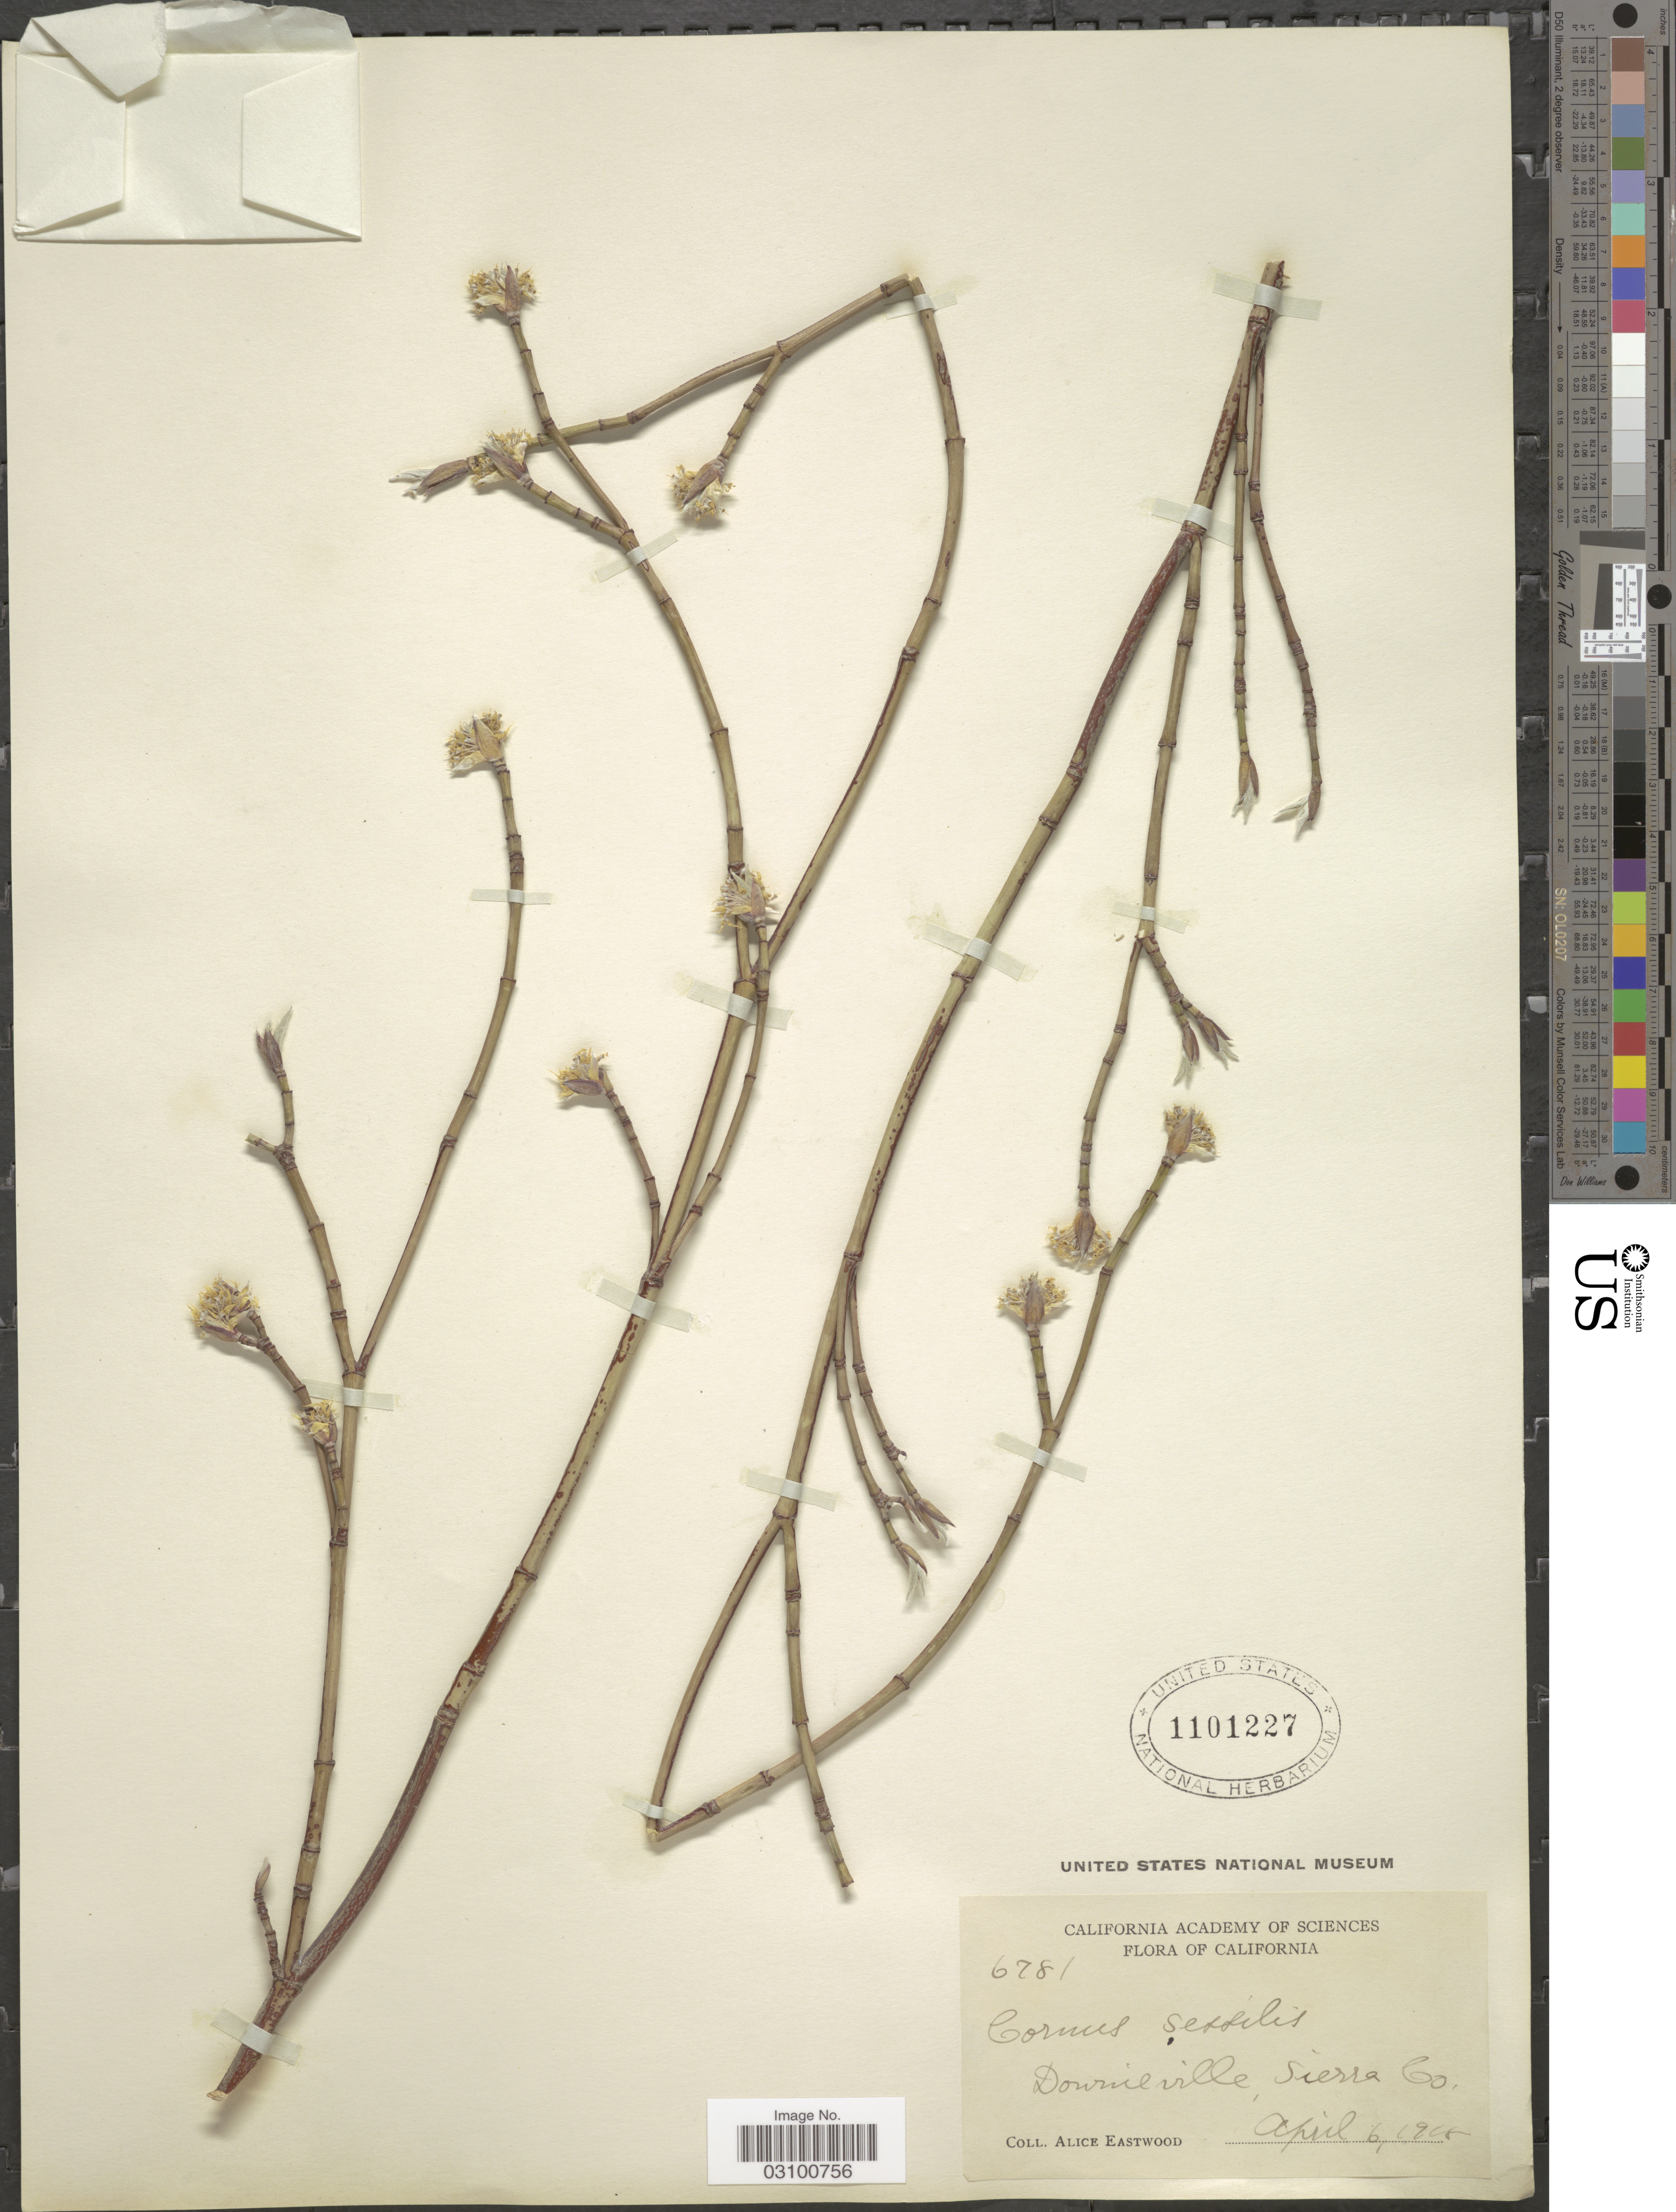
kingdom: Plantae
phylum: Tracheophyta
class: Magnoliopsida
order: Cornales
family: Cornaceae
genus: Cornus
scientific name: Cornus sessilis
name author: Torr. ex Durand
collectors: A. Eastwood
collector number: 6781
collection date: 1925-04-06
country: United States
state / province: California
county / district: Sierra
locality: Dowmilville, Sierra Co.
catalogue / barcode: US 1101227